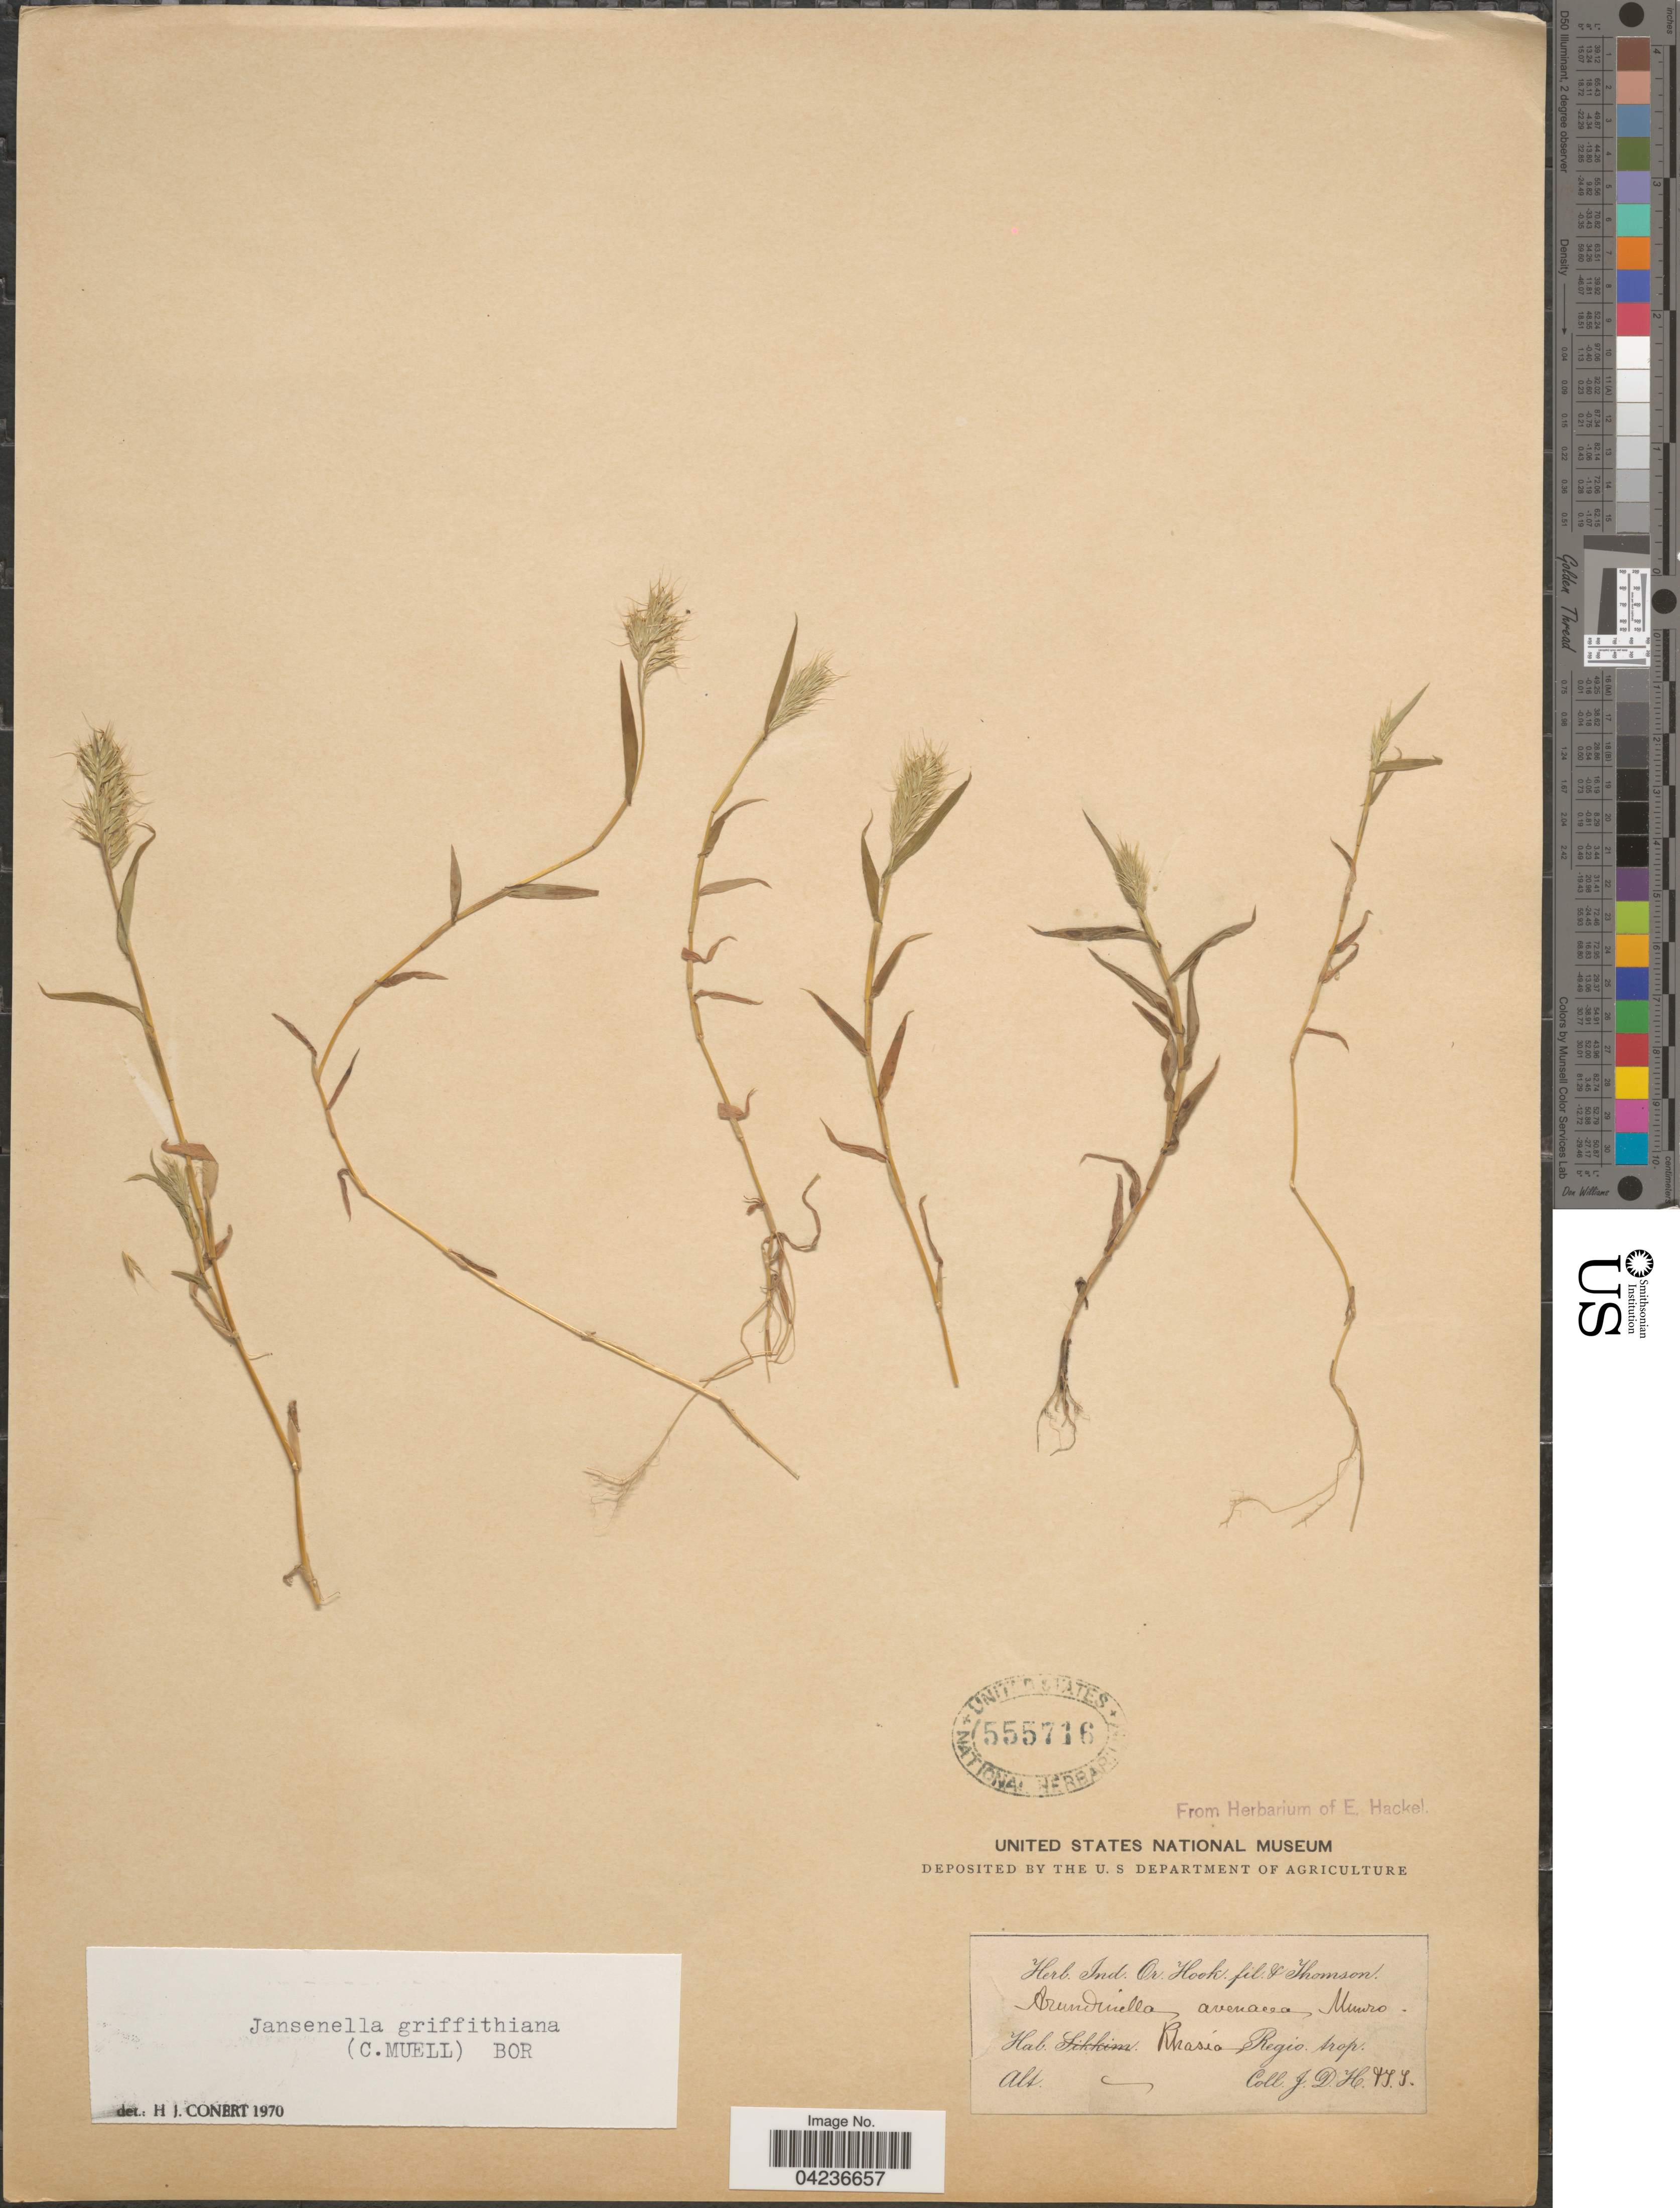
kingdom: Plantae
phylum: Tracheophyta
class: Liliopsida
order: Poales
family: Poaceae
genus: Jansenella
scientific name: Jansenella griffithiana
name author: (Müll. Stuttg.) Bor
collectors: J. D. Hooker & T. Thomson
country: India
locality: Khasia. Regio. trop.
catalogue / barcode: US 555716